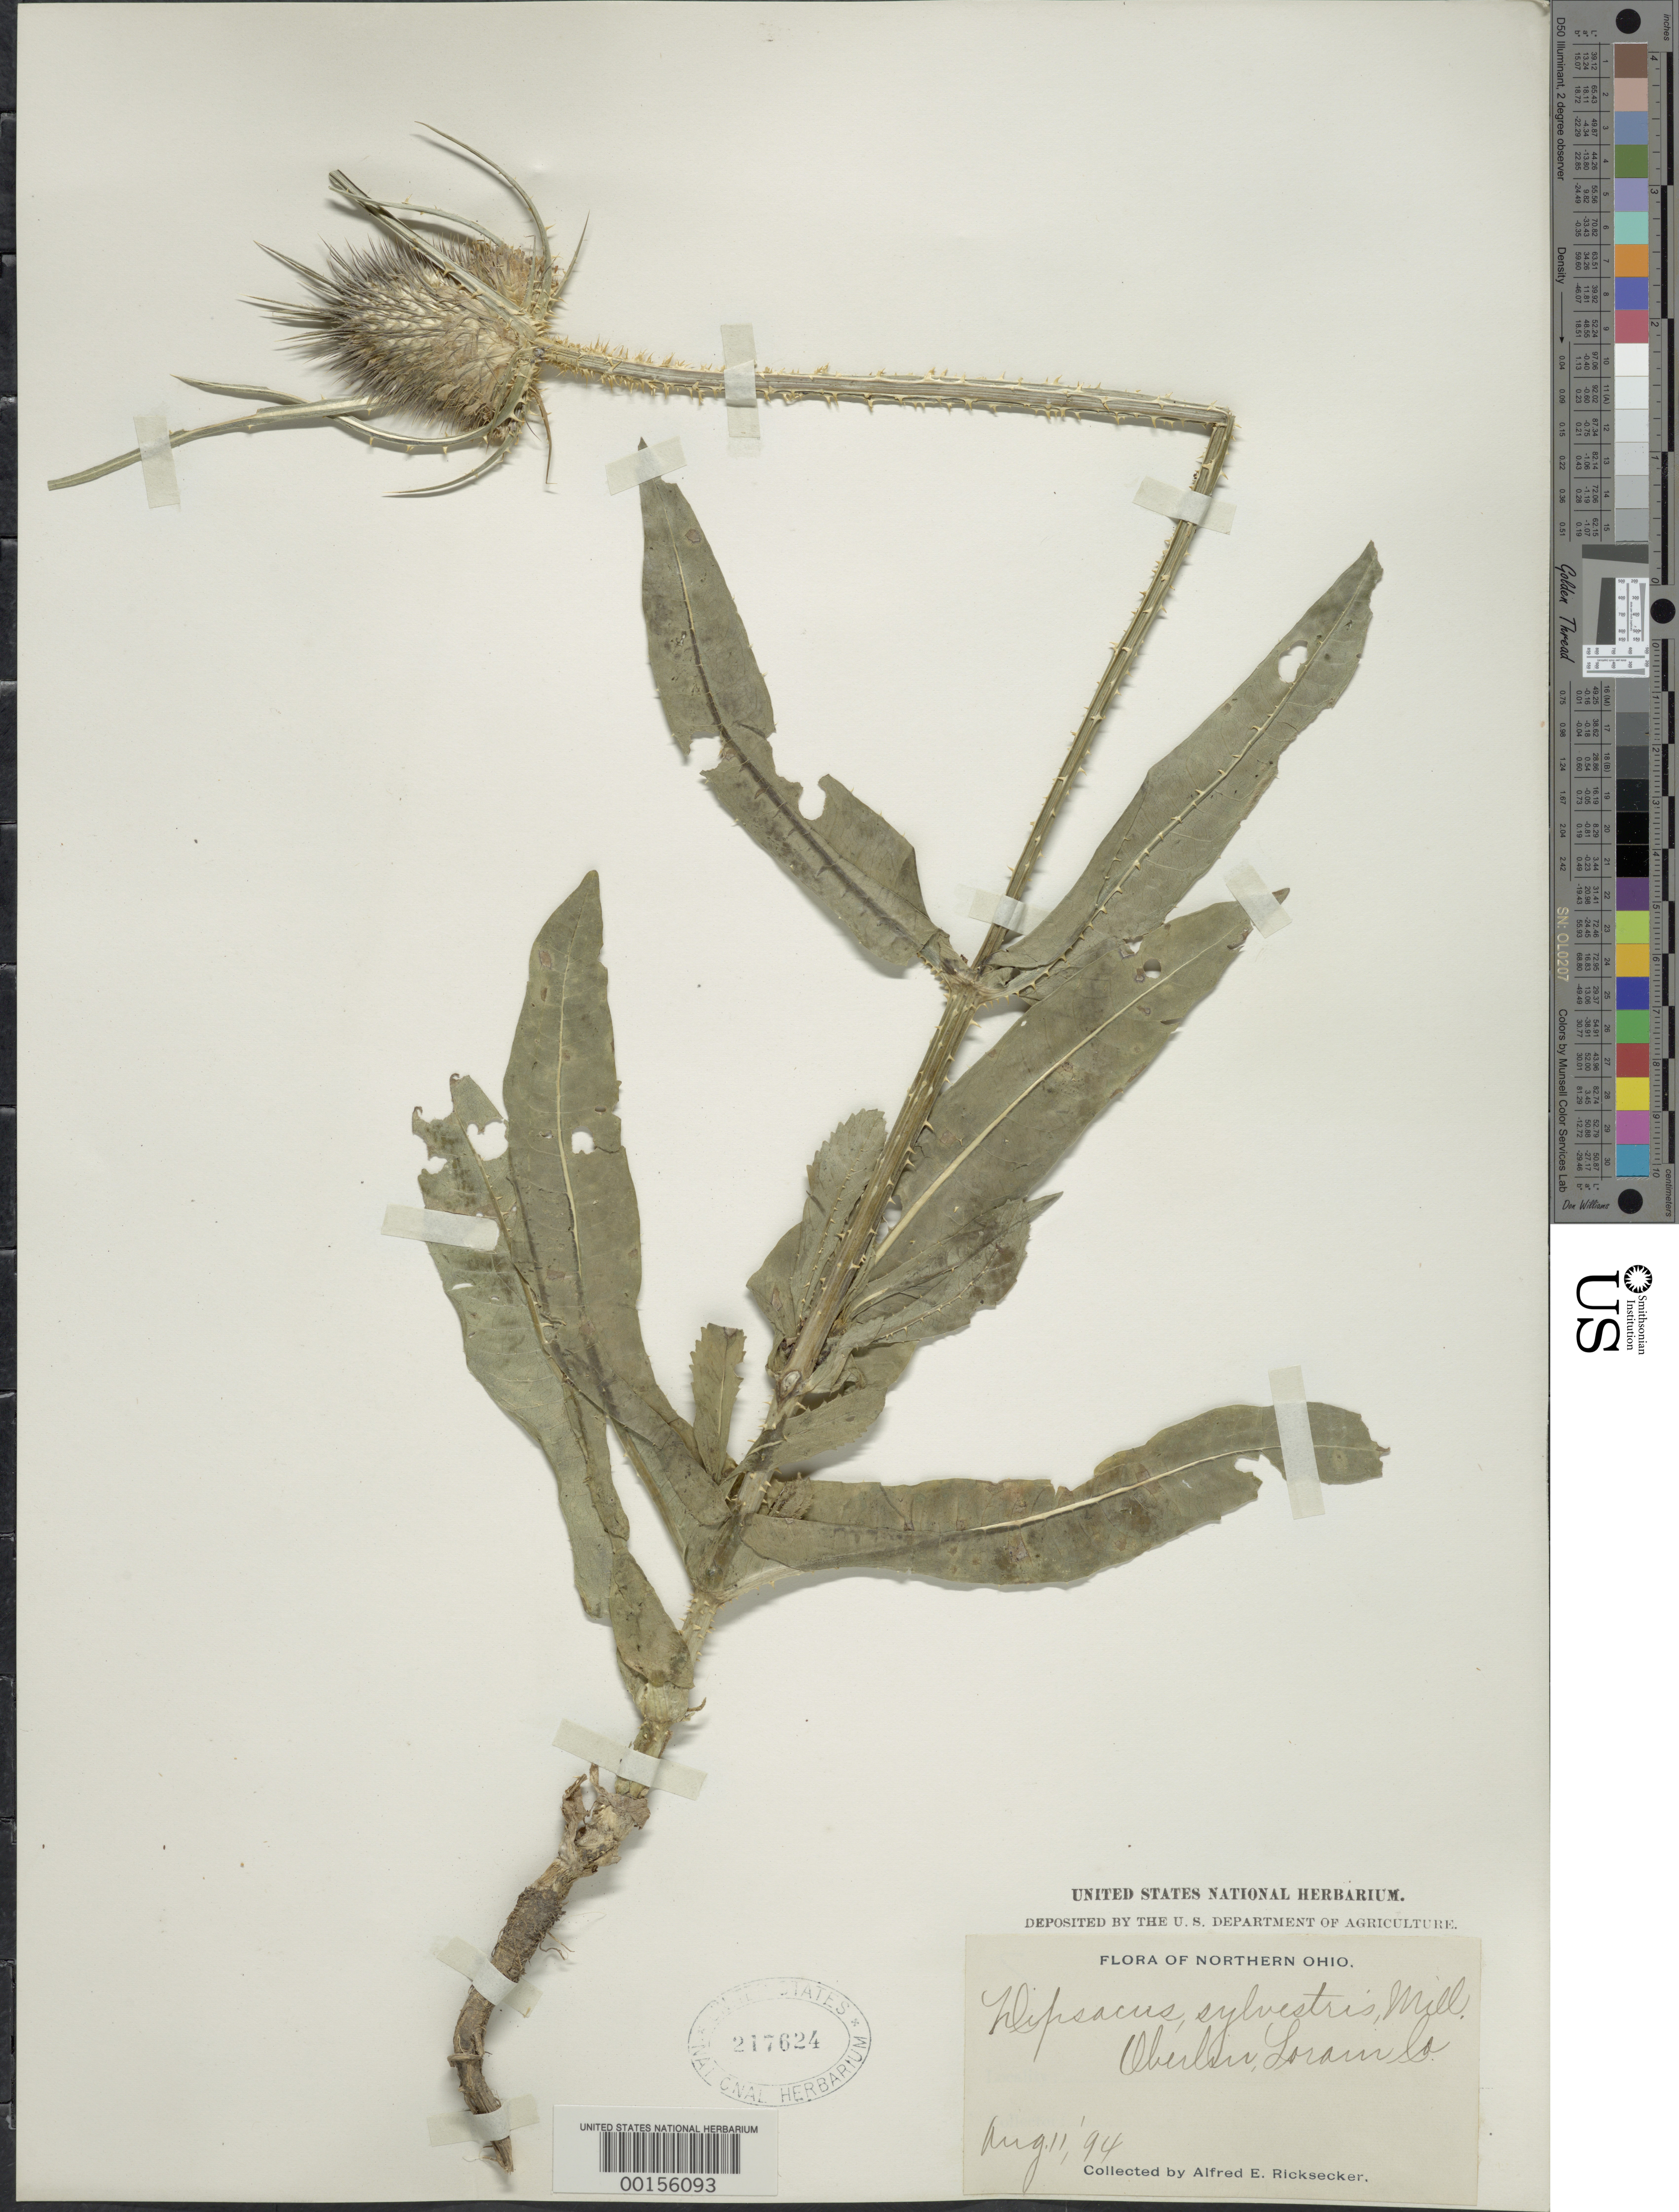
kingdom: Plantae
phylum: Tracheophyta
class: Magnoliopsida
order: Dipsacales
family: Caprifoliaceae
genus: Dipsacus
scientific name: Dipsacus sylvestris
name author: Huds.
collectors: A. E. Ricksecker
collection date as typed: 11 Aug 1894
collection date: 1894-08-11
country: United States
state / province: Ohio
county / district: Lorain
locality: Oberlin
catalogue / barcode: US 217624